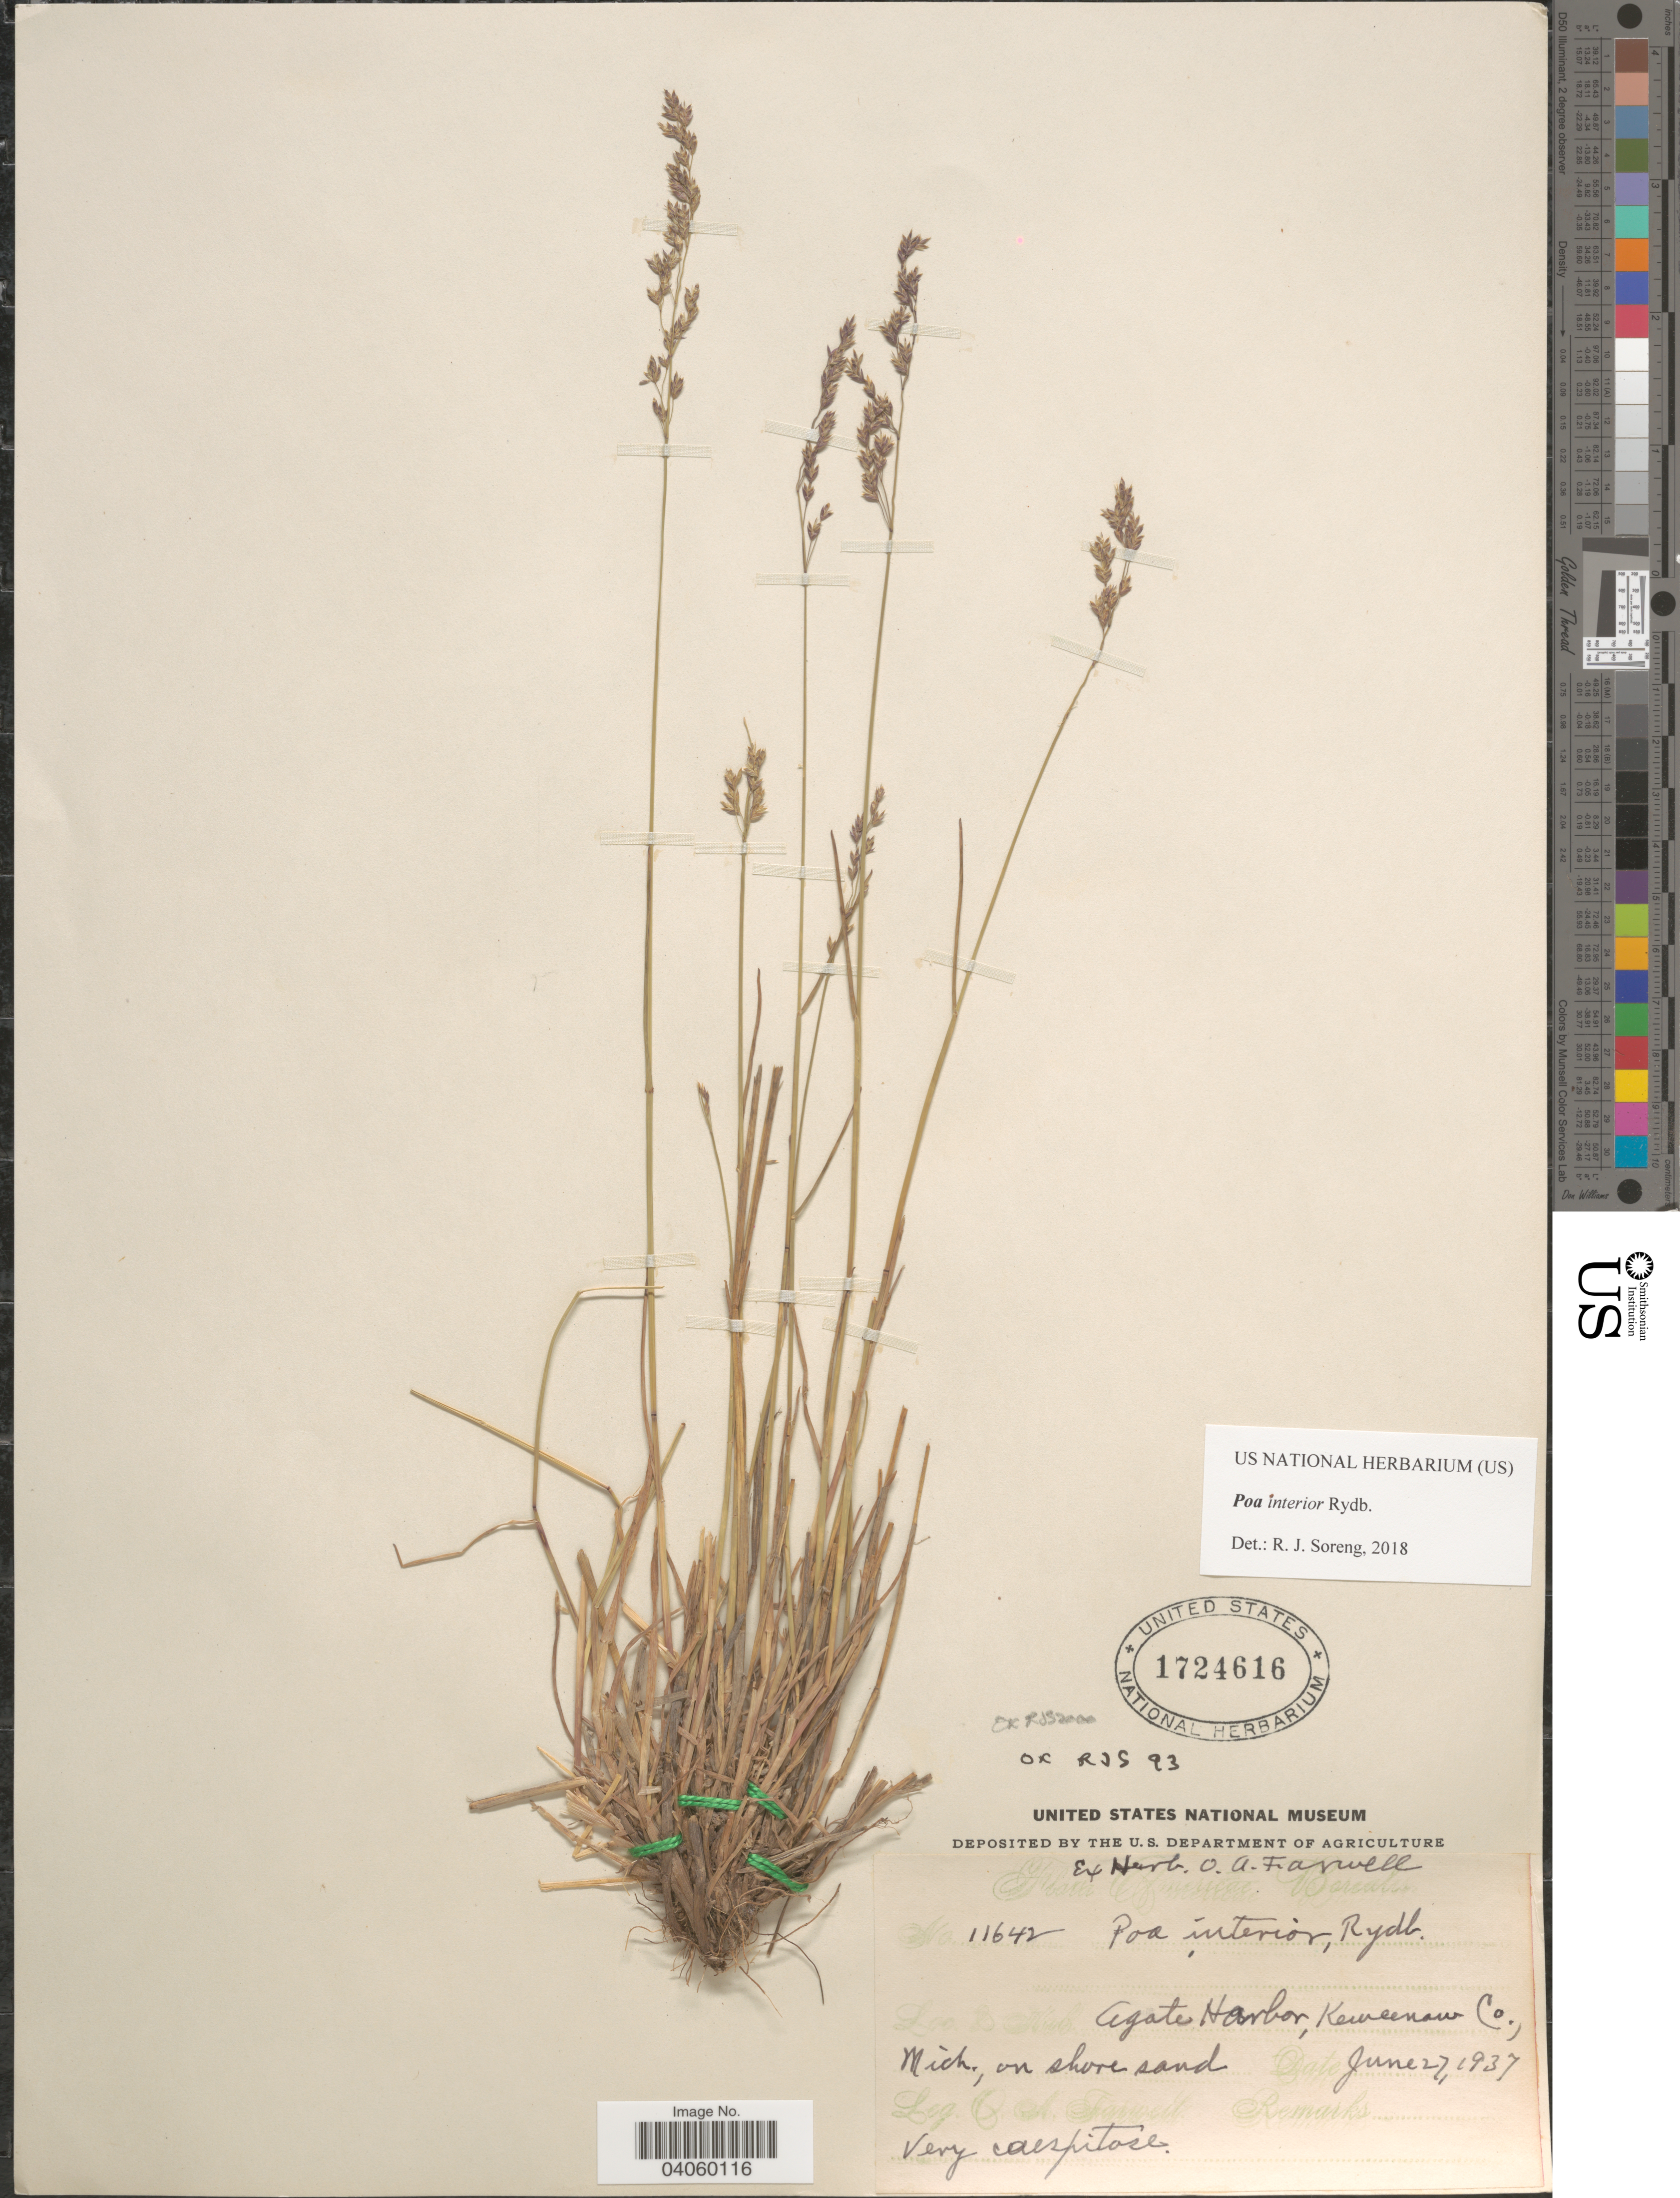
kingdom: Plantae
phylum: Tracheophyta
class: Liliopsida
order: Poales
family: Poaceae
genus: Poa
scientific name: Poa glauca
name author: Vahl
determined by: Soreng, Robert J., Research Associate (BOT), Smithsonian Institution - National Museum of Natural History (UNITED STATES)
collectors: Ex herb. O. A. Farwell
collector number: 11642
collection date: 1937-06-27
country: United States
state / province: Michigan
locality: Agate Harbor, Keweenaw Co.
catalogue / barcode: US 1724616